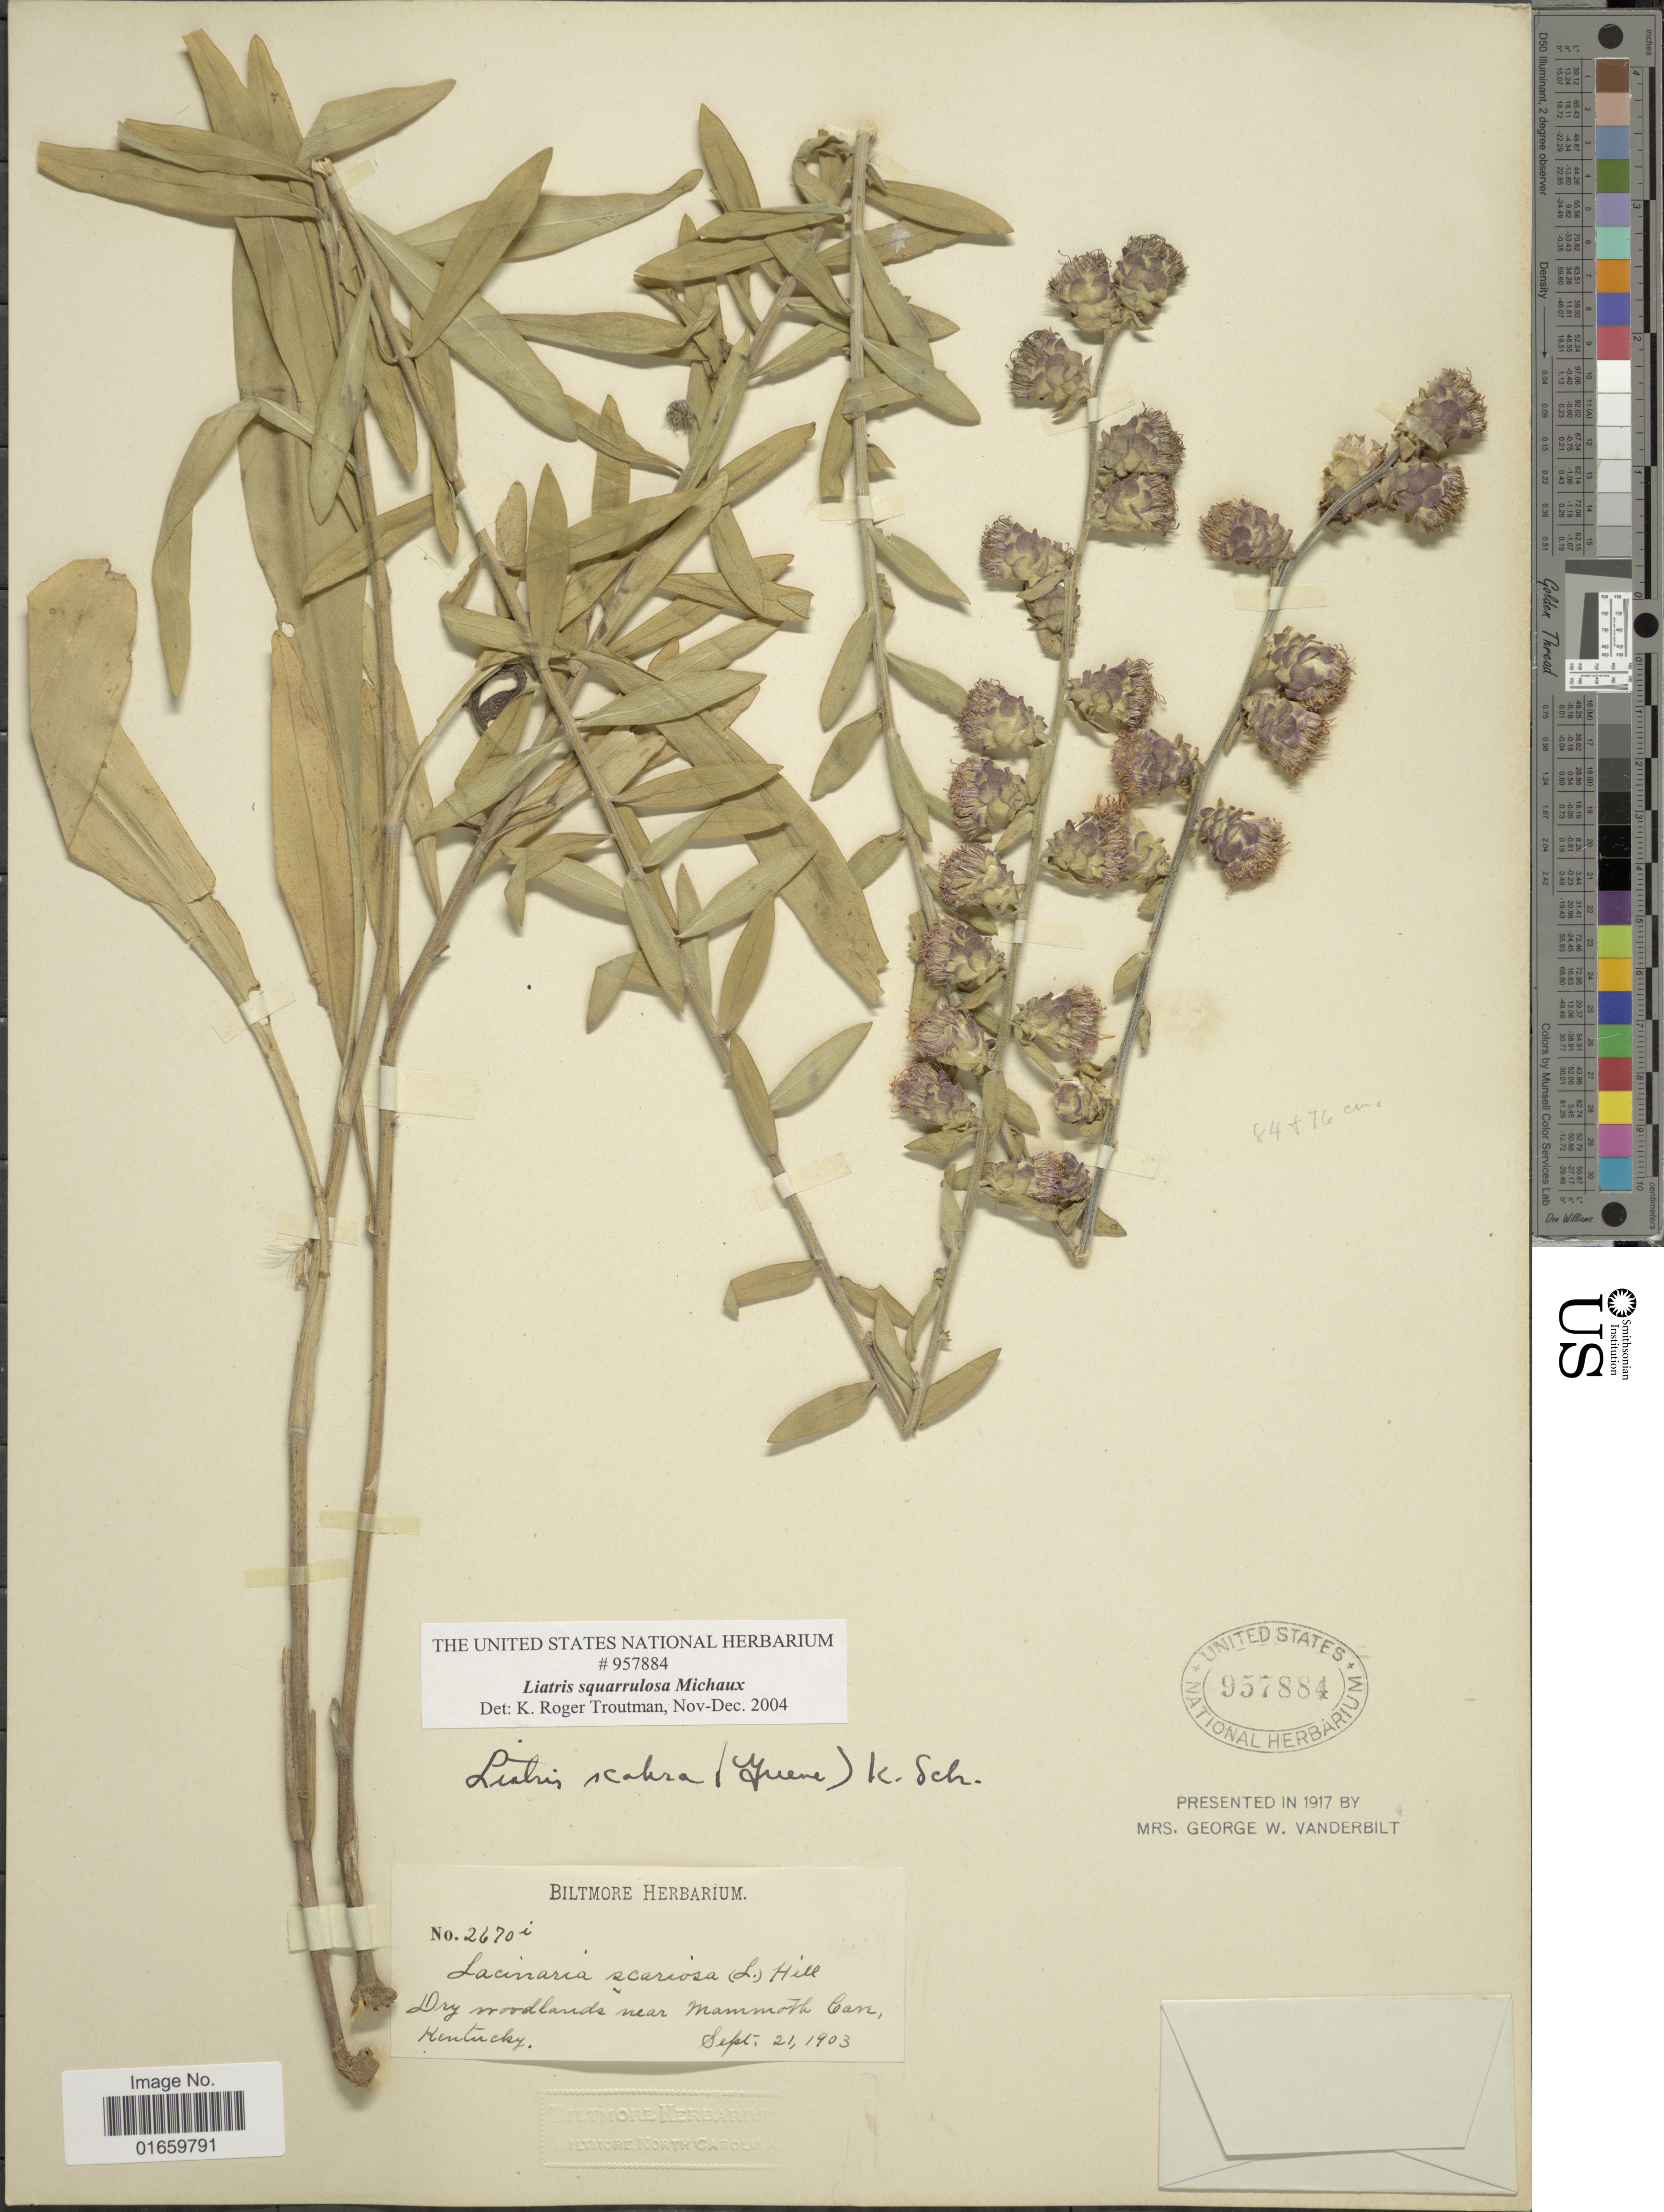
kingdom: Plantae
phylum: Tracheophyta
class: Magnoliopsida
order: Asterales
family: Asteraceae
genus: Liatris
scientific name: Liatris squarrulosa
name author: Michx.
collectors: ex herb. Biltmore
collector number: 2670i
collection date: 1903-09-21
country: United States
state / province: Kentucky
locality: Near Mammoth Cave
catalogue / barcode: US 957884